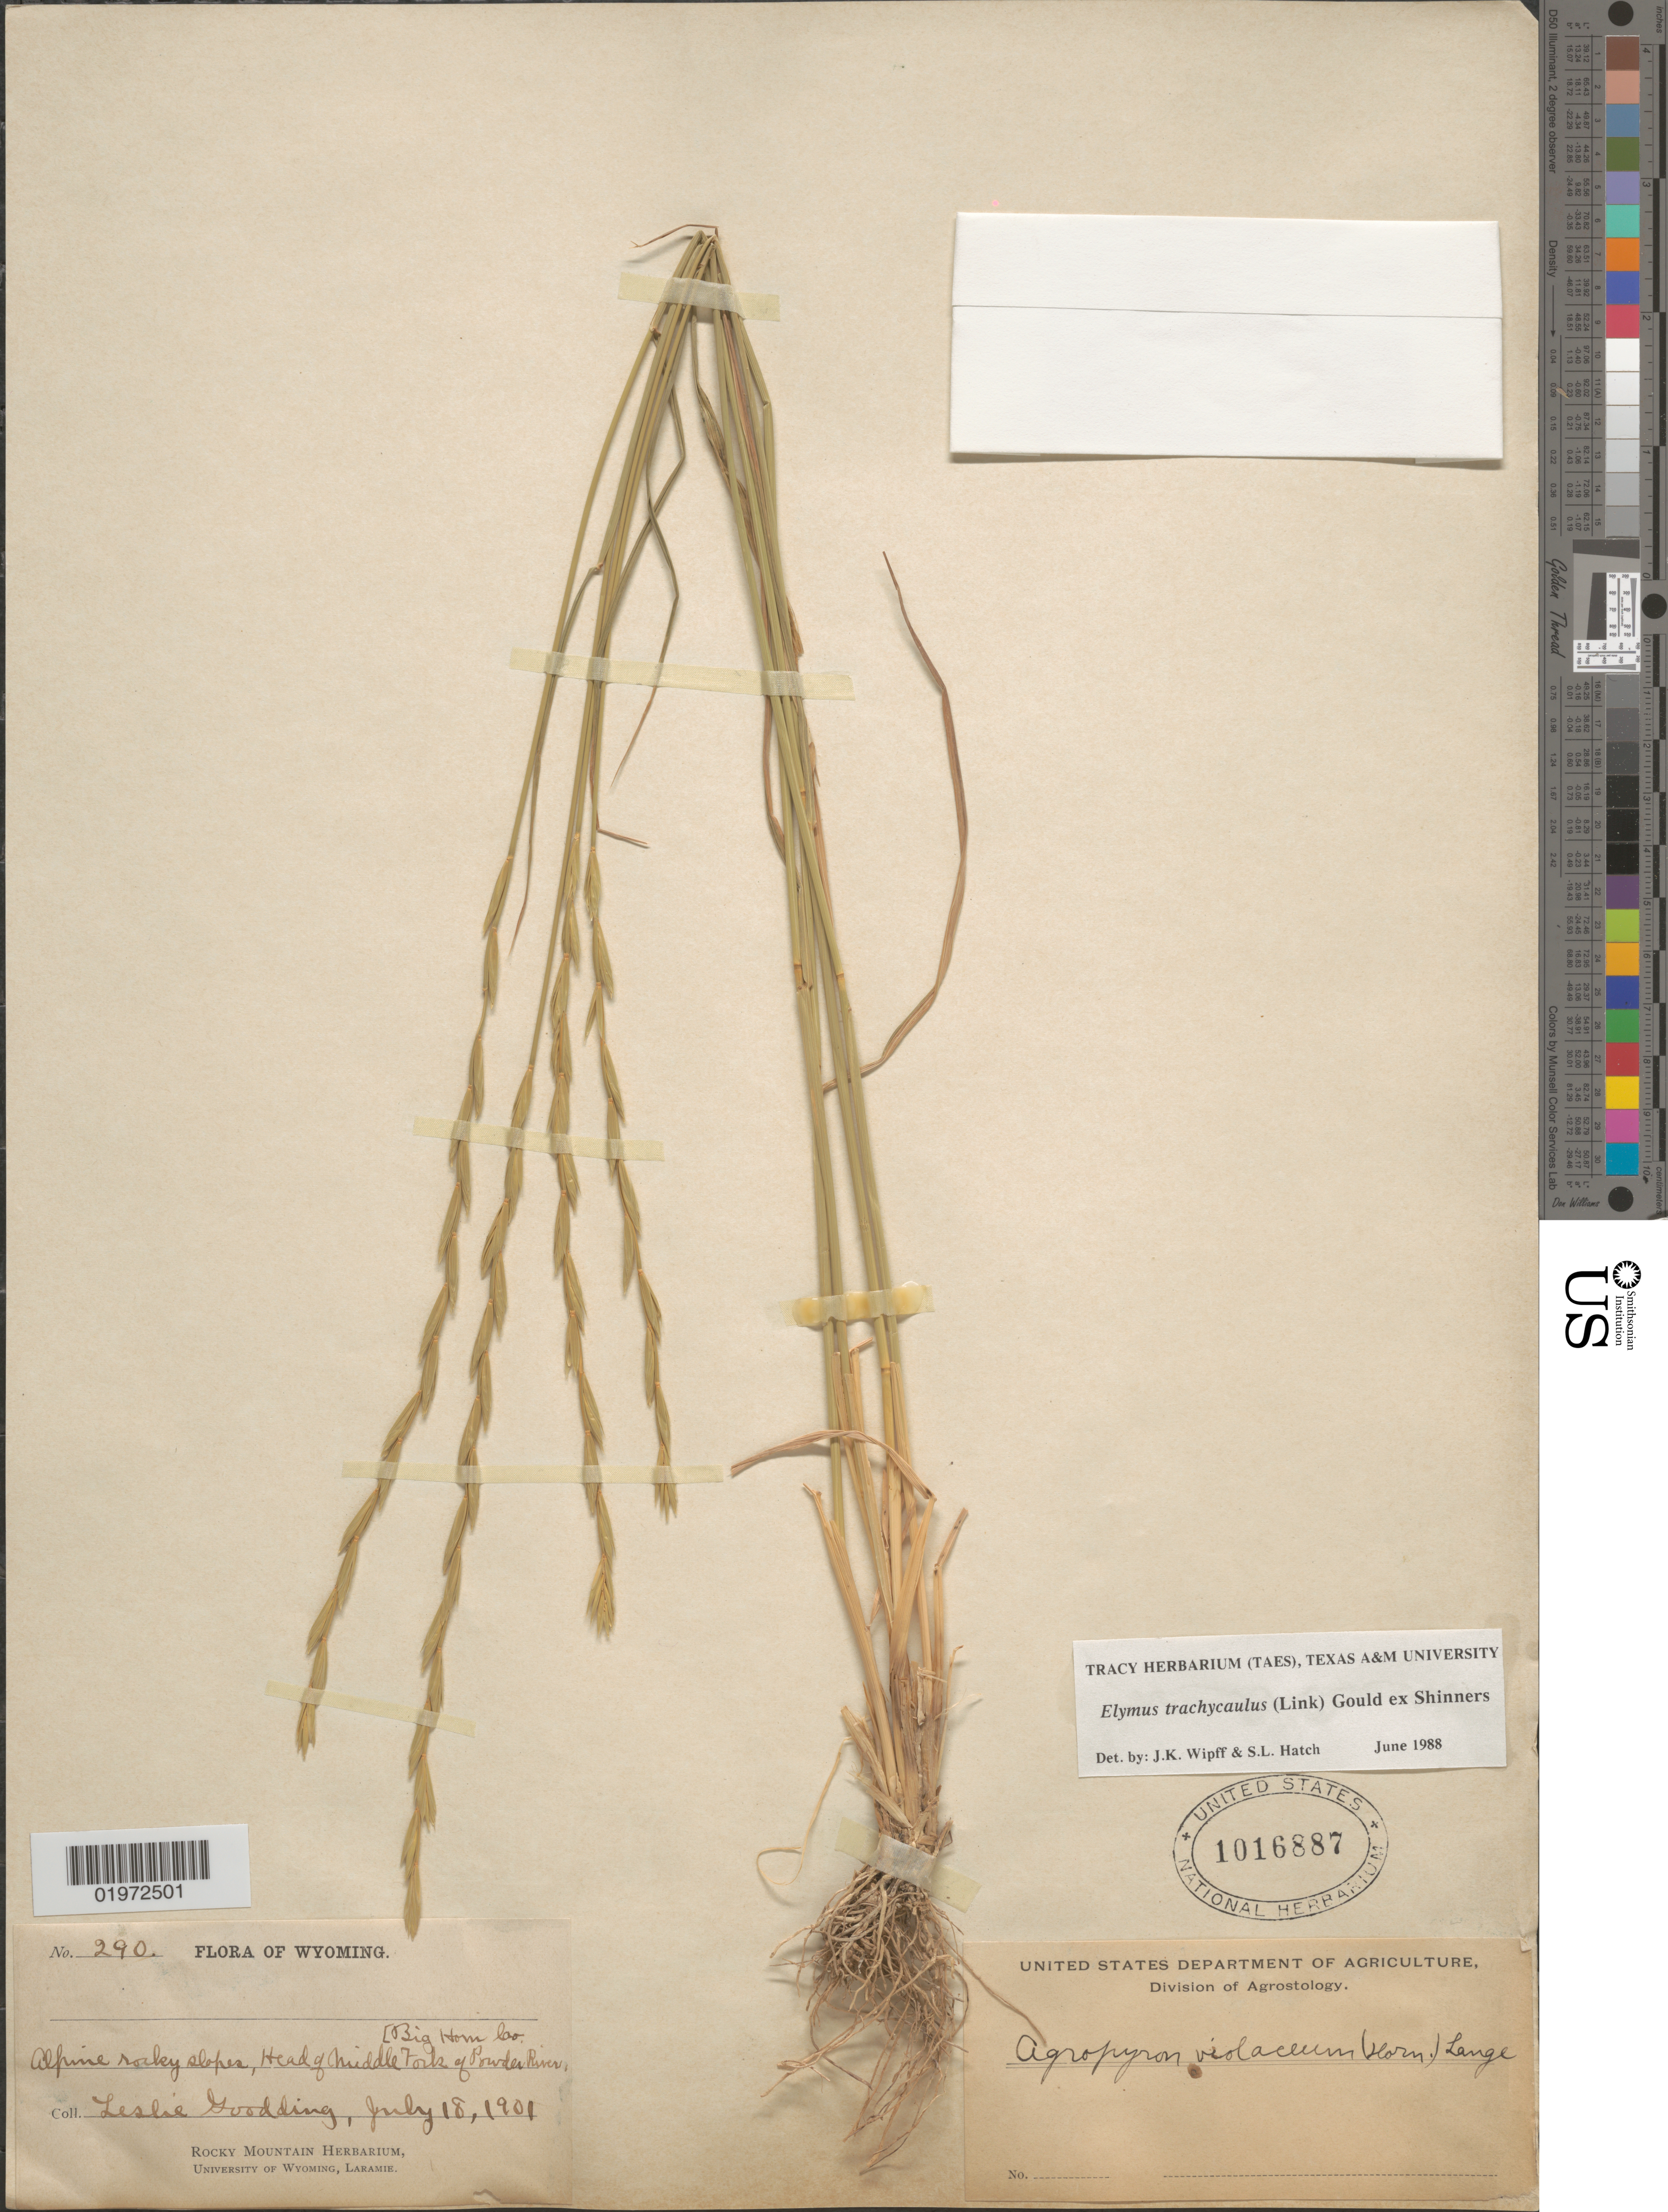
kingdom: Plantae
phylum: Tracheophyta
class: Liliopsida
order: Poales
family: Poaceae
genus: Elymus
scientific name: Elymus trachycaulus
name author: (Link) Gould ex Shinners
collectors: L. N. Goodding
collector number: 290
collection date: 1901-07-18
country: United States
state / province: Wyoming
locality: Alpine rocky slopes, Head of Middle Fork of Powder River. Big Horn Co.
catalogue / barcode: US 1016887